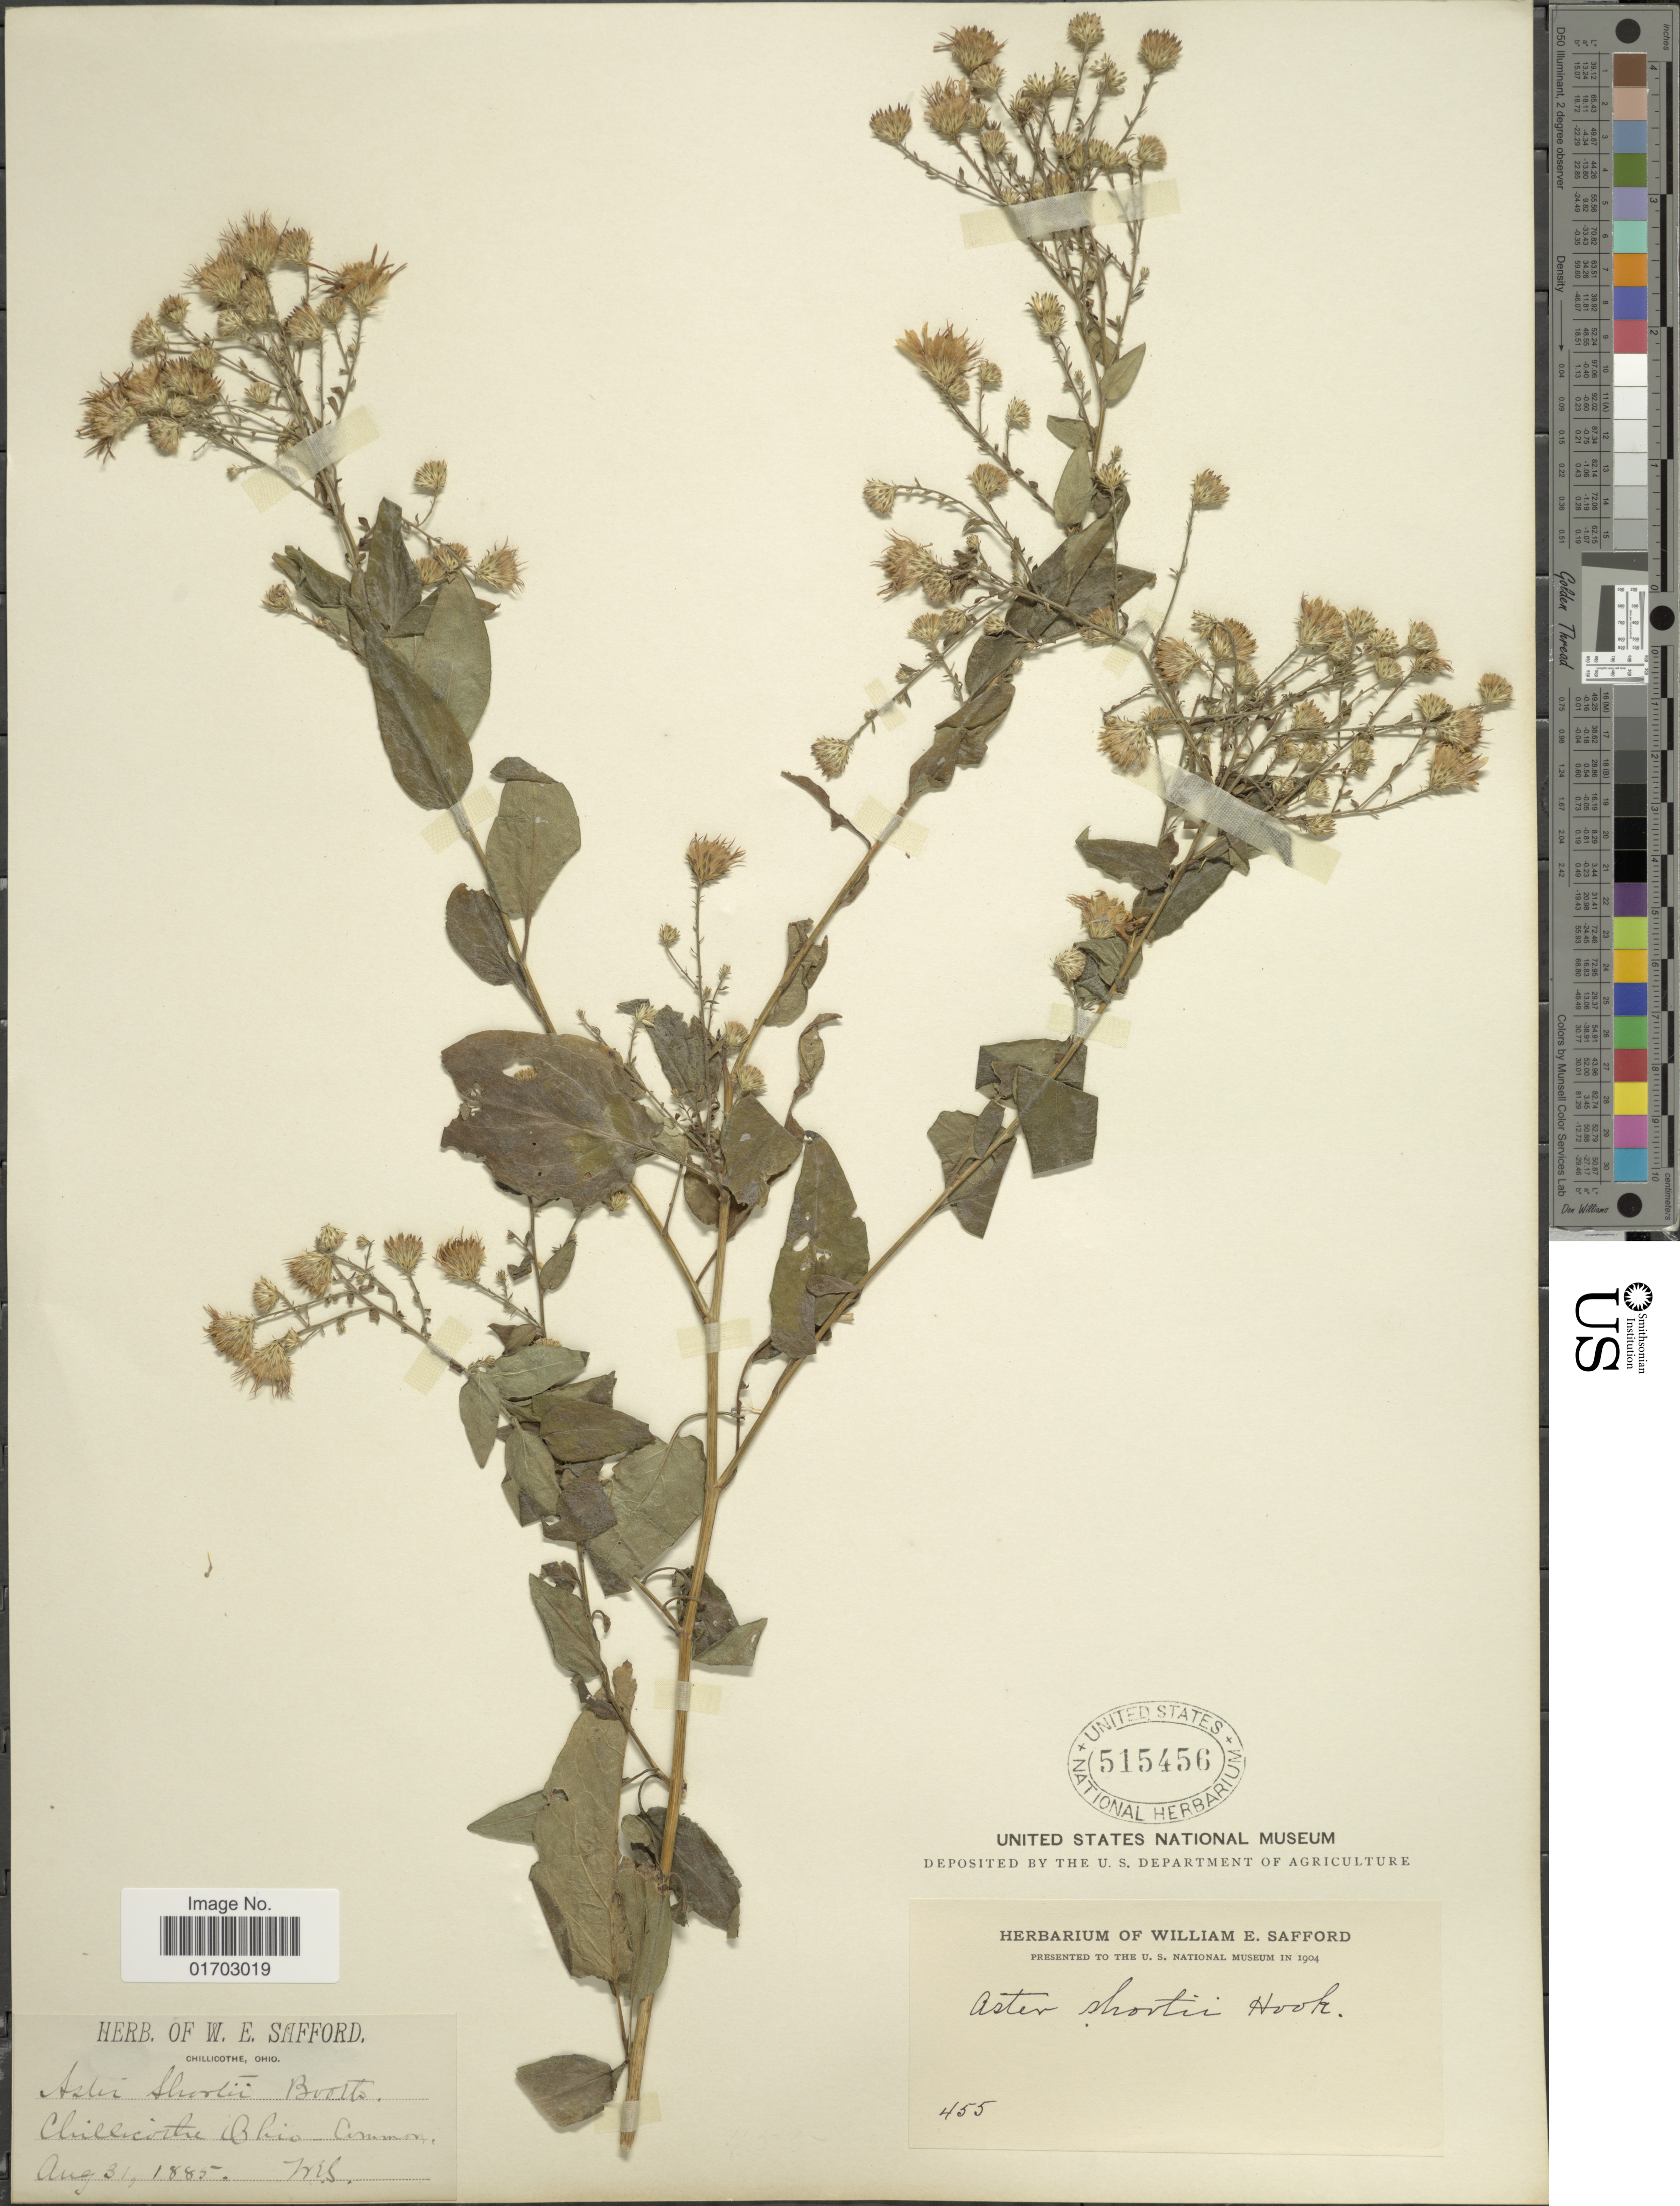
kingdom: Plantae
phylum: Tracheophyta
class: Magnoliopsida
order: Asterales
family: Asteraceae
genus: Symphyotrichum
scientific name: Symphyotrichum shortii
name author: (Lindl.) G.L. Nesom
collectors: W. E. Safford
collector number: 455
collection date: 1885-08-31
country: United States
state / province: Ohio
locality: Chillicothe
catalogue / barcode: US 515456